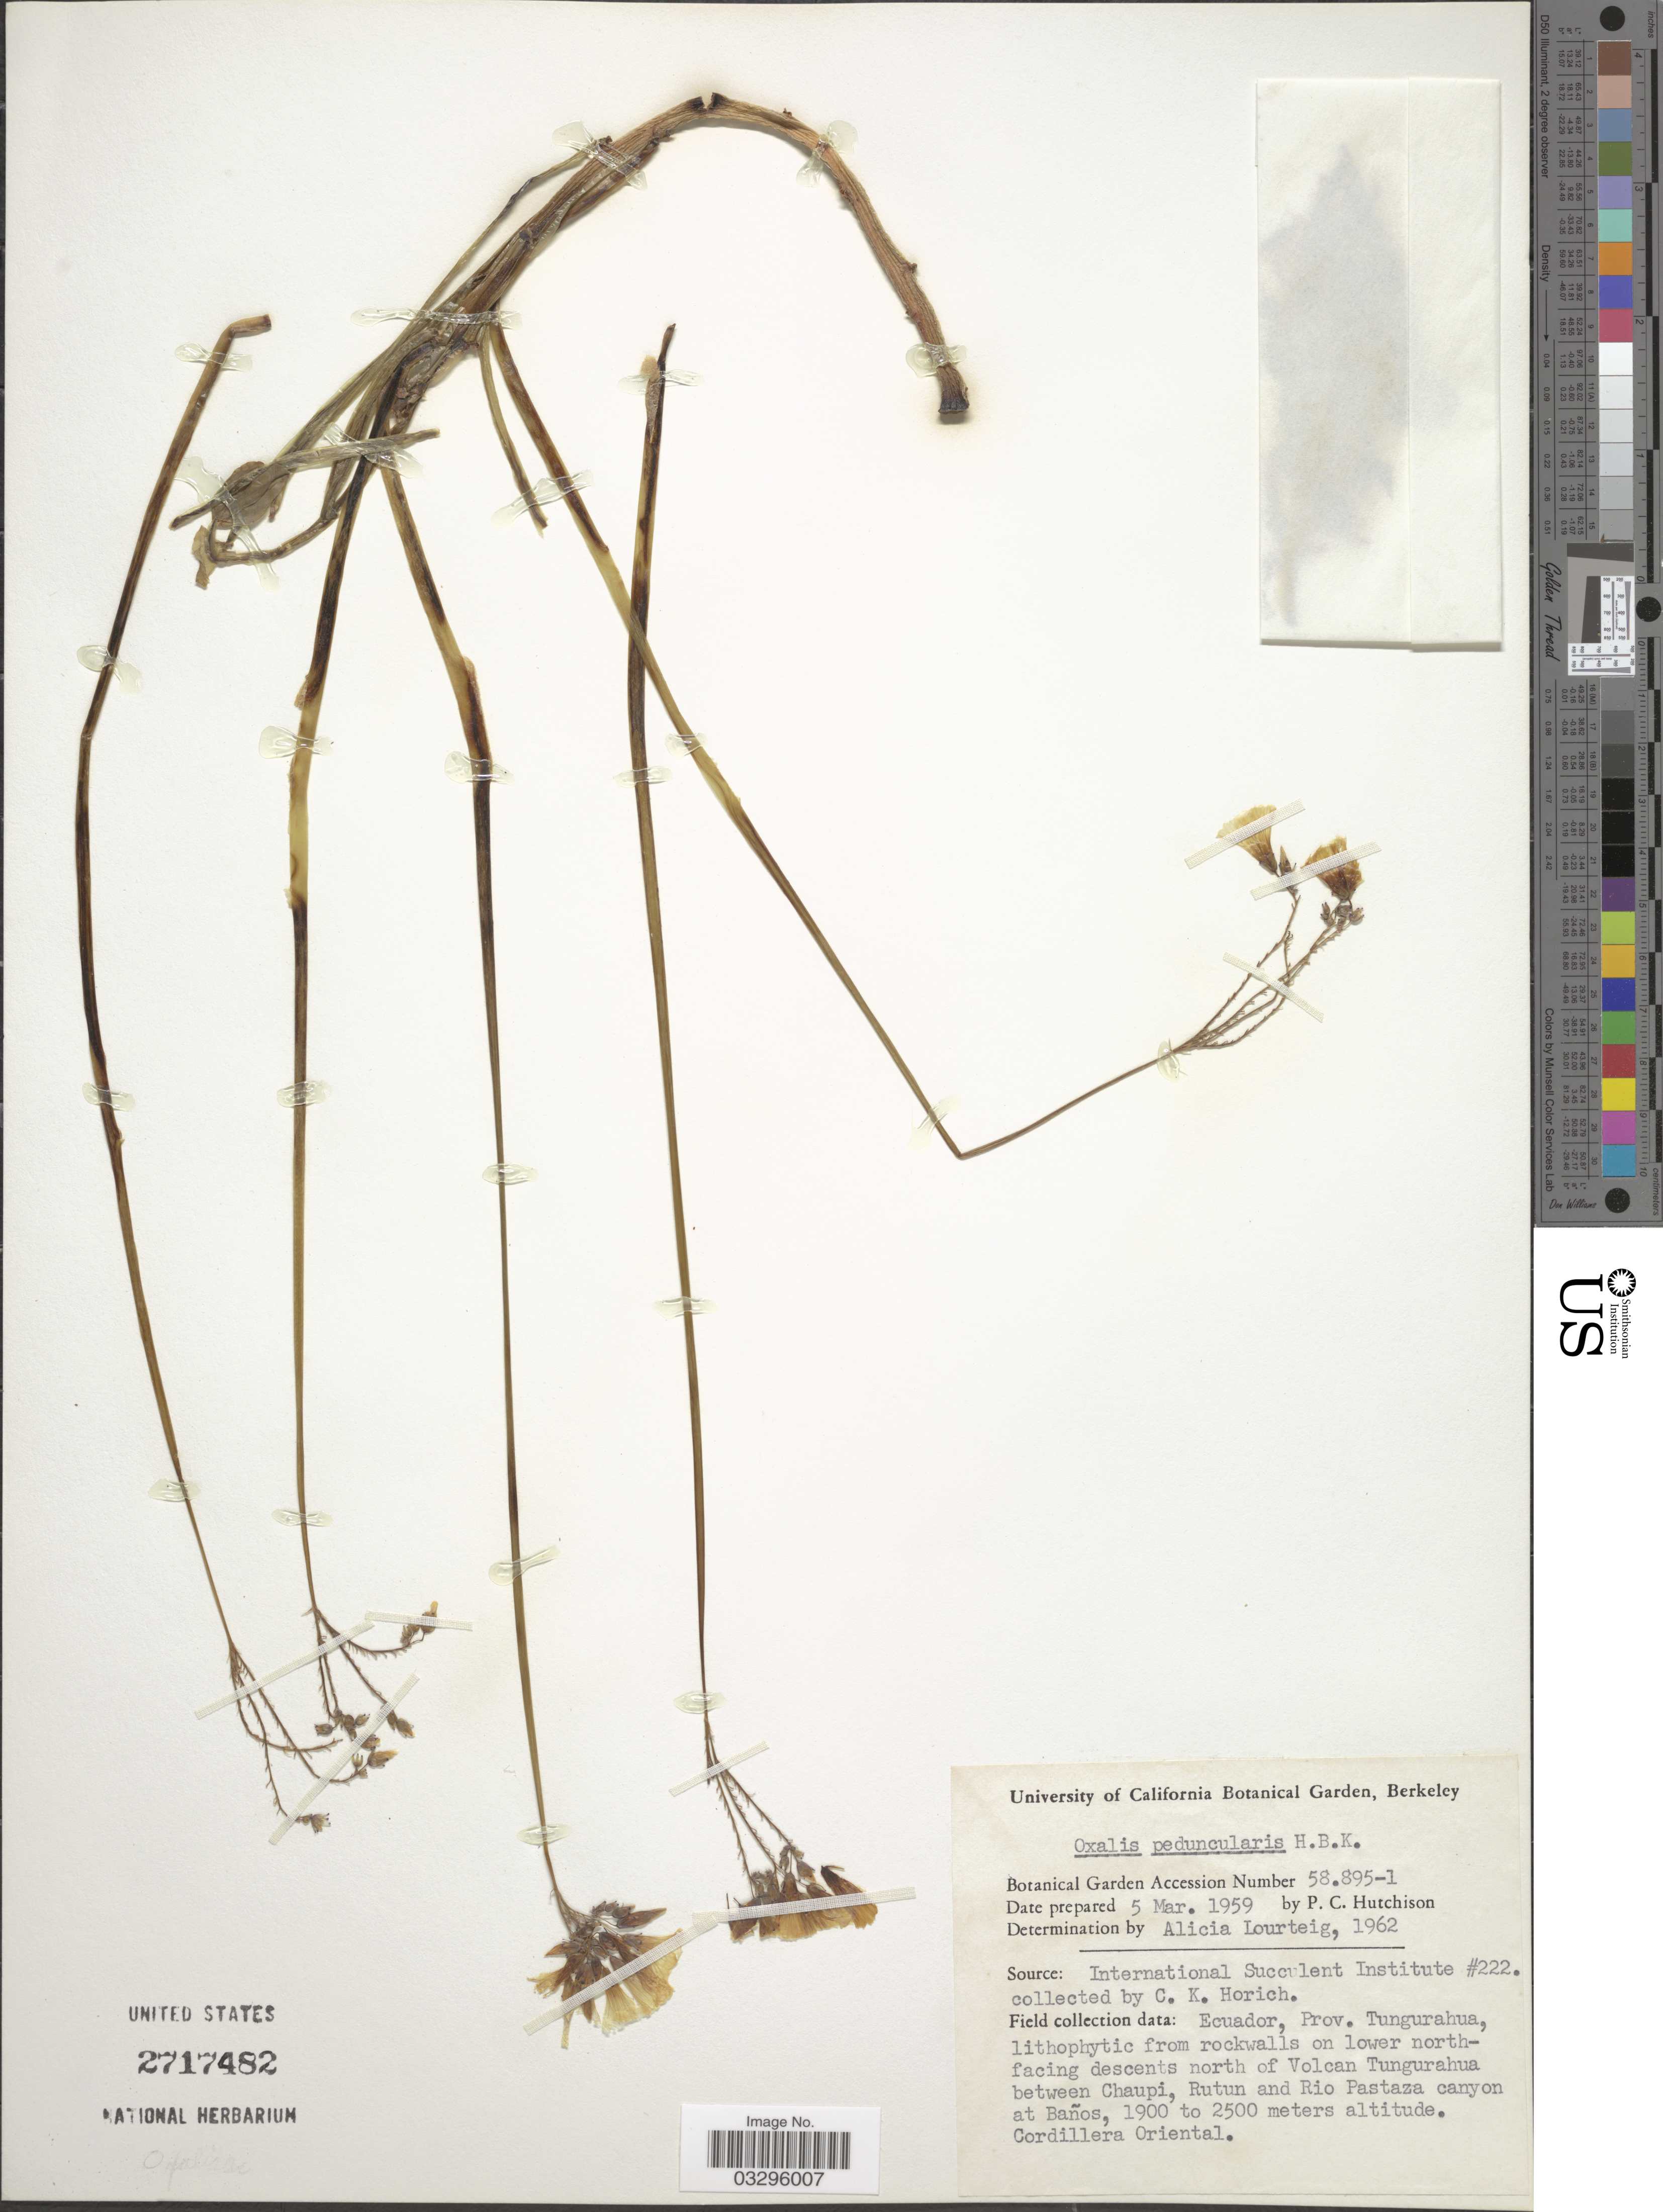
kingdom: Plantae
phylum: Tracheophyta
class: Magnoliopsida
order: Oxalidales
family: Oxalidaceae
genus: Oxalis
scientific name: Oxalis peduncularis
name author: Kunth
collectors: P. C. Hutchison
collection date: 1959-03-05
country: United States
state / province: California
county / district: Alameda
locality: University of California Botanical Garden, Berkeley.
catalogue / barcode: US 2717482